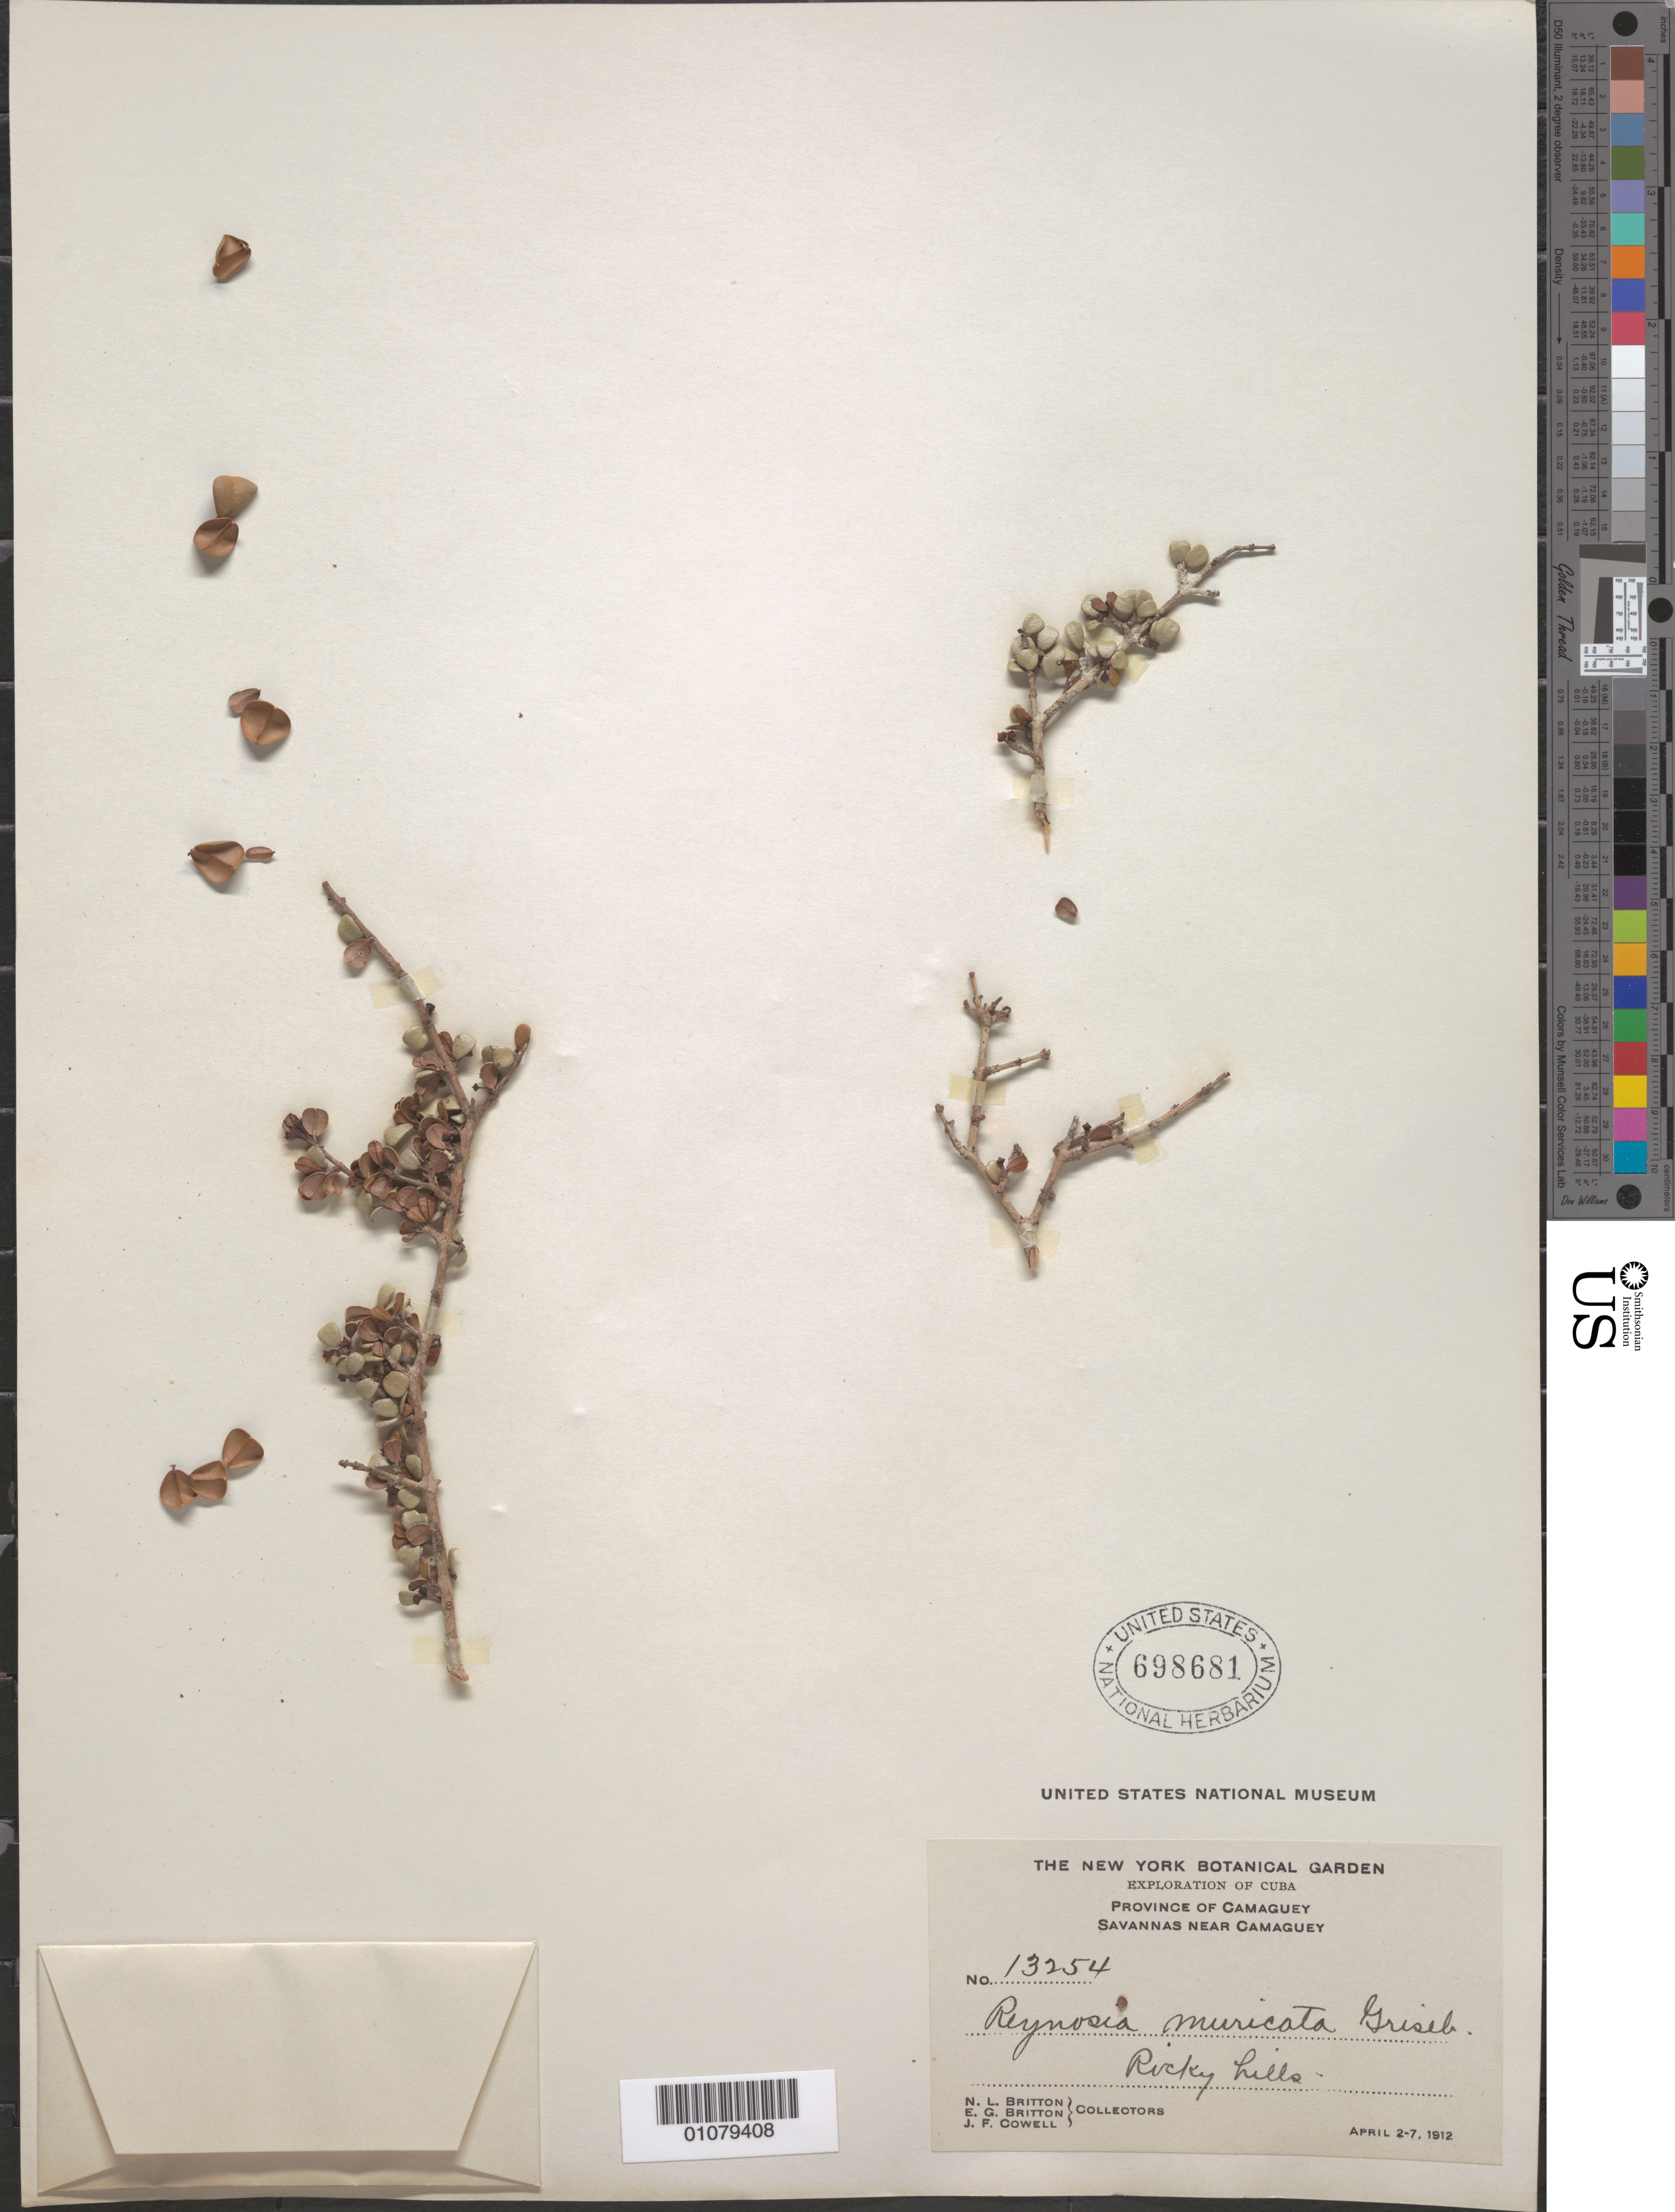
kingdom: Plantae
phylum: Tracheophyta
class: Magnoliopsida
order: Rosales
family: Rhamnaceae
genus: Reynosia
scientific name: Reynosia mucronata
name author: Griseb.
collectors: N. Britton, E. G. Britton & J. F. Cowell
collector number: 13254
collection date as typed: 02 Apr 1912 to 07 Apr 1912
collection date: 1912-04-02/1912-04-07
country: Cuba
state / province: Camagüey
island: Cuba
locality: Province of Camaguey, Savannas near Camaguey Ricky Hills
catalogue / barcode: US 698681